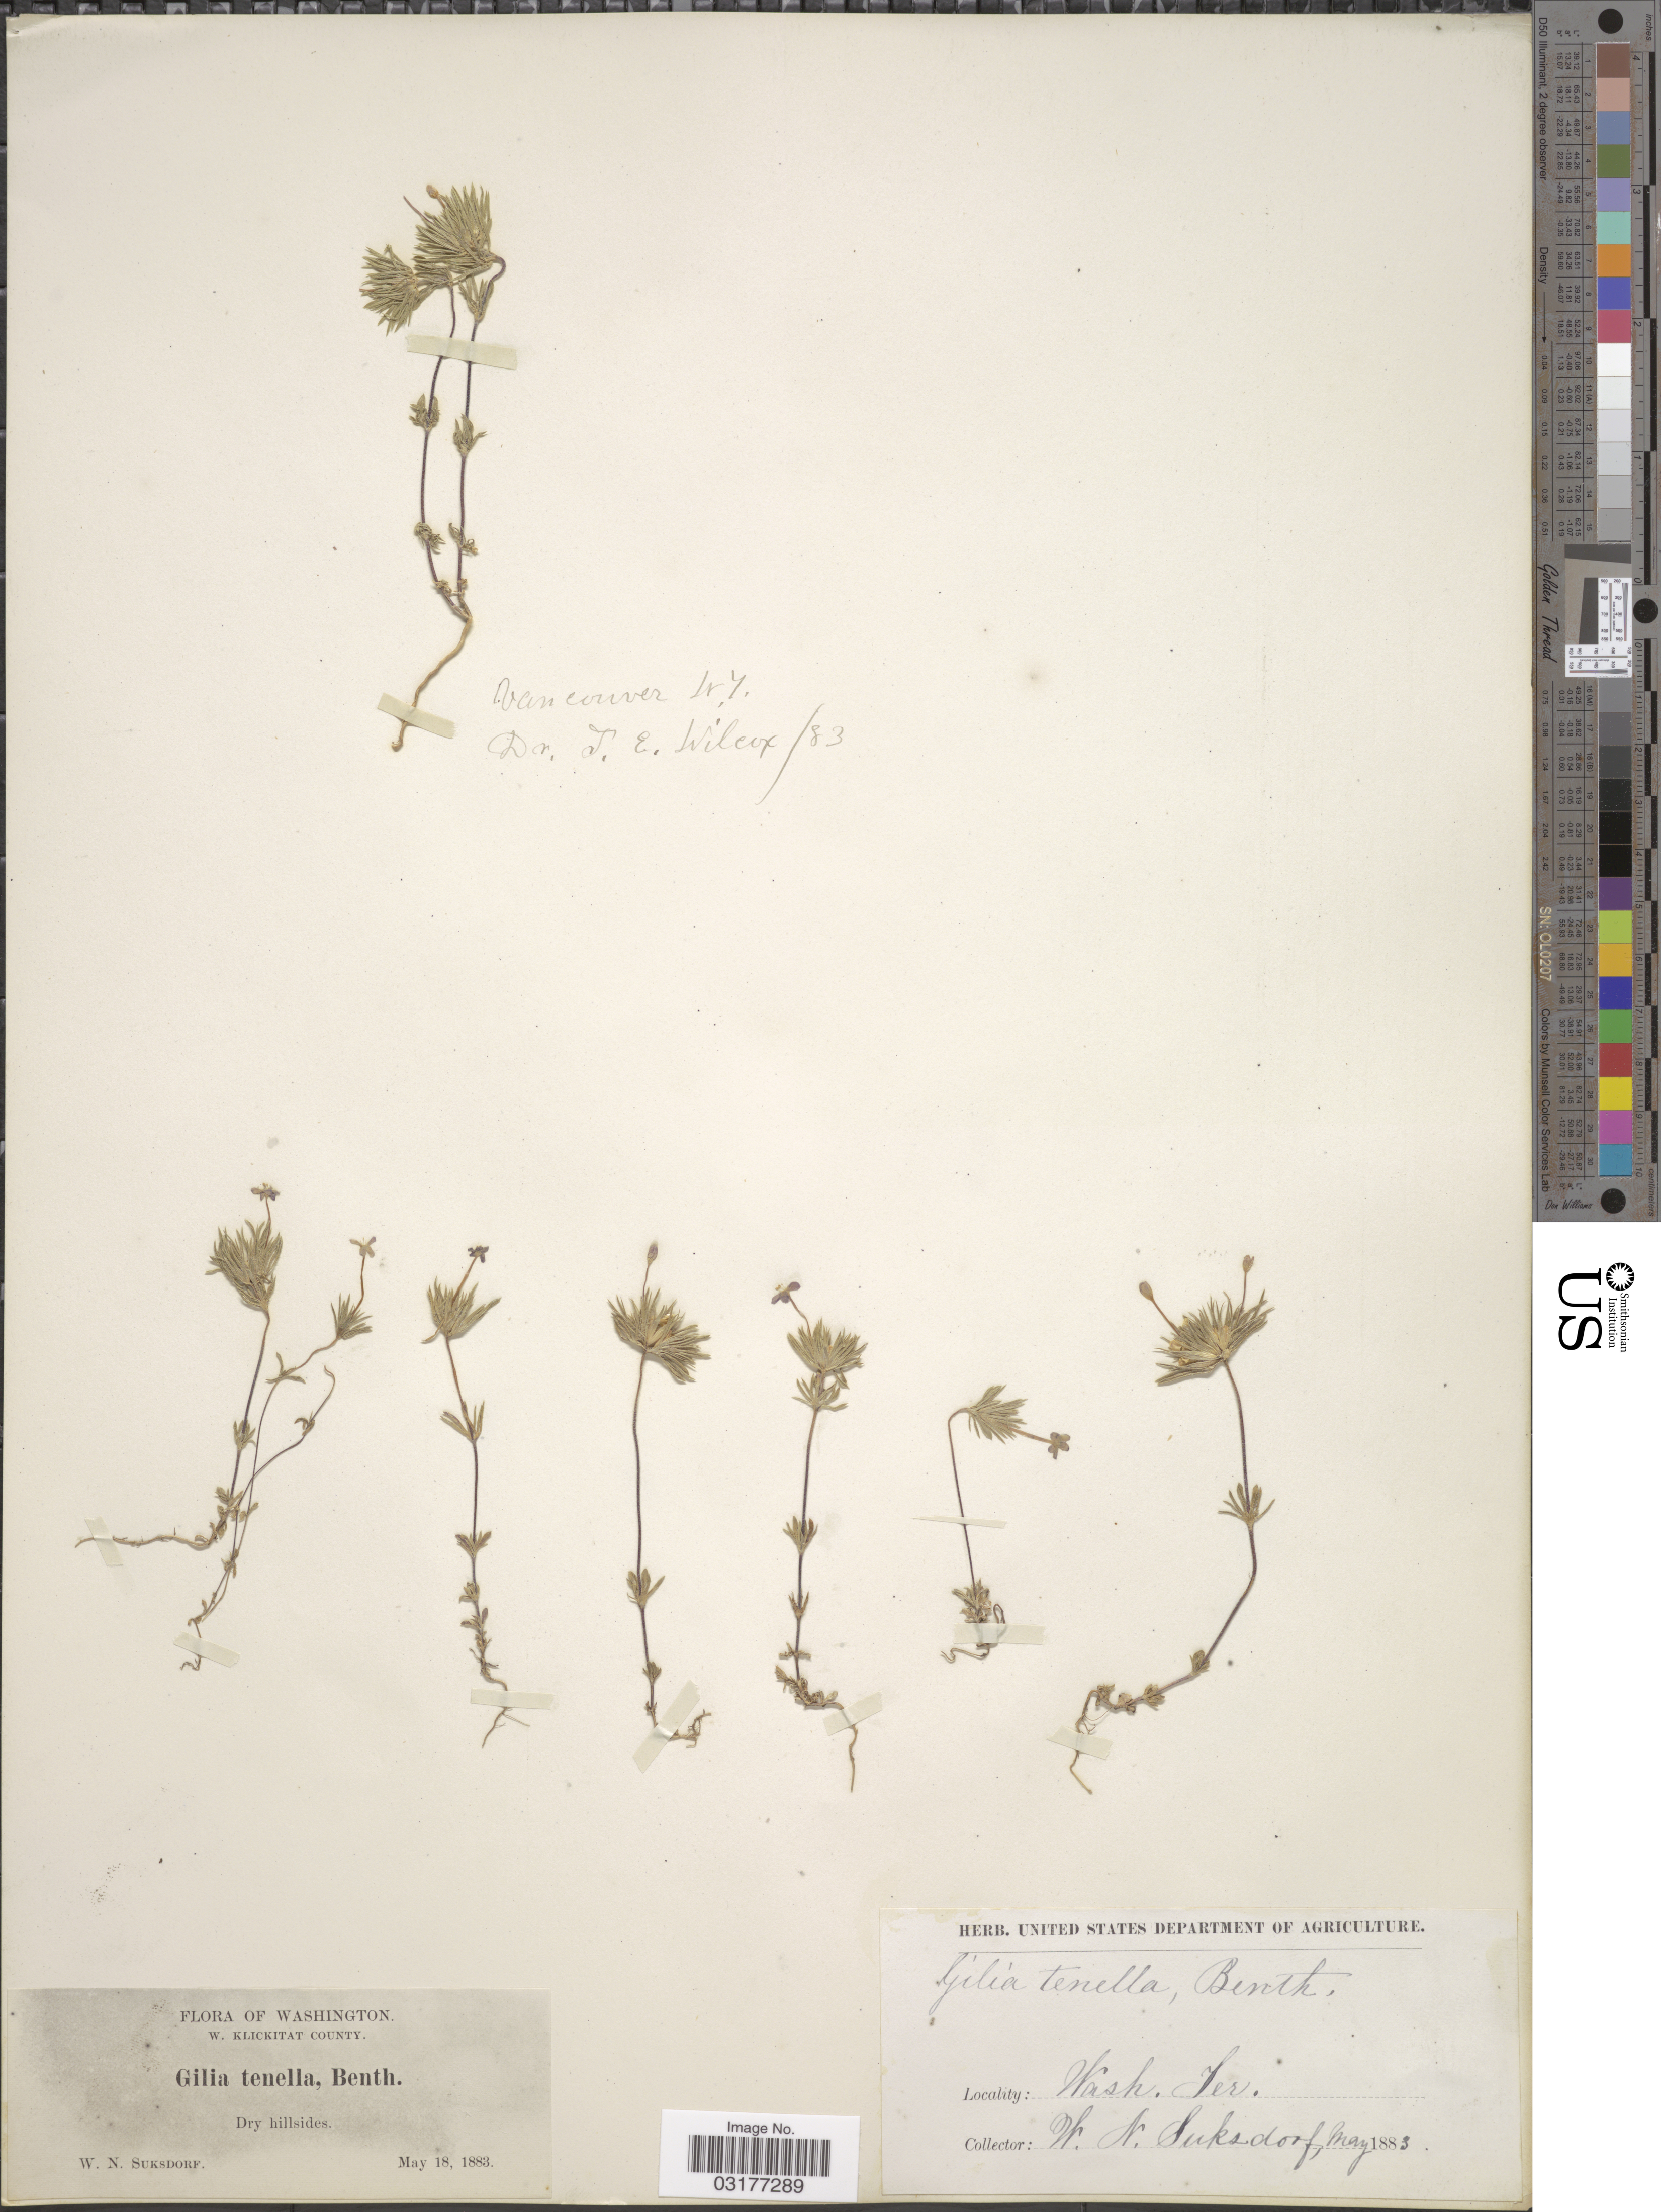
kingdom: Plantae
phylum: Tracheophyta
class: Magnoliopsida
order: Ericales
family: Polemoniaceae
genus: Leptosiphon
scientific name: Leptosiphon bicolor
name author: Nutt.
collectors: W. N. Suksdorf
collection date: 1883-05-18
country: United States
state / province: Washington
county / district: Klickitat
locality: W. Klickitat County. Wash. Terr.